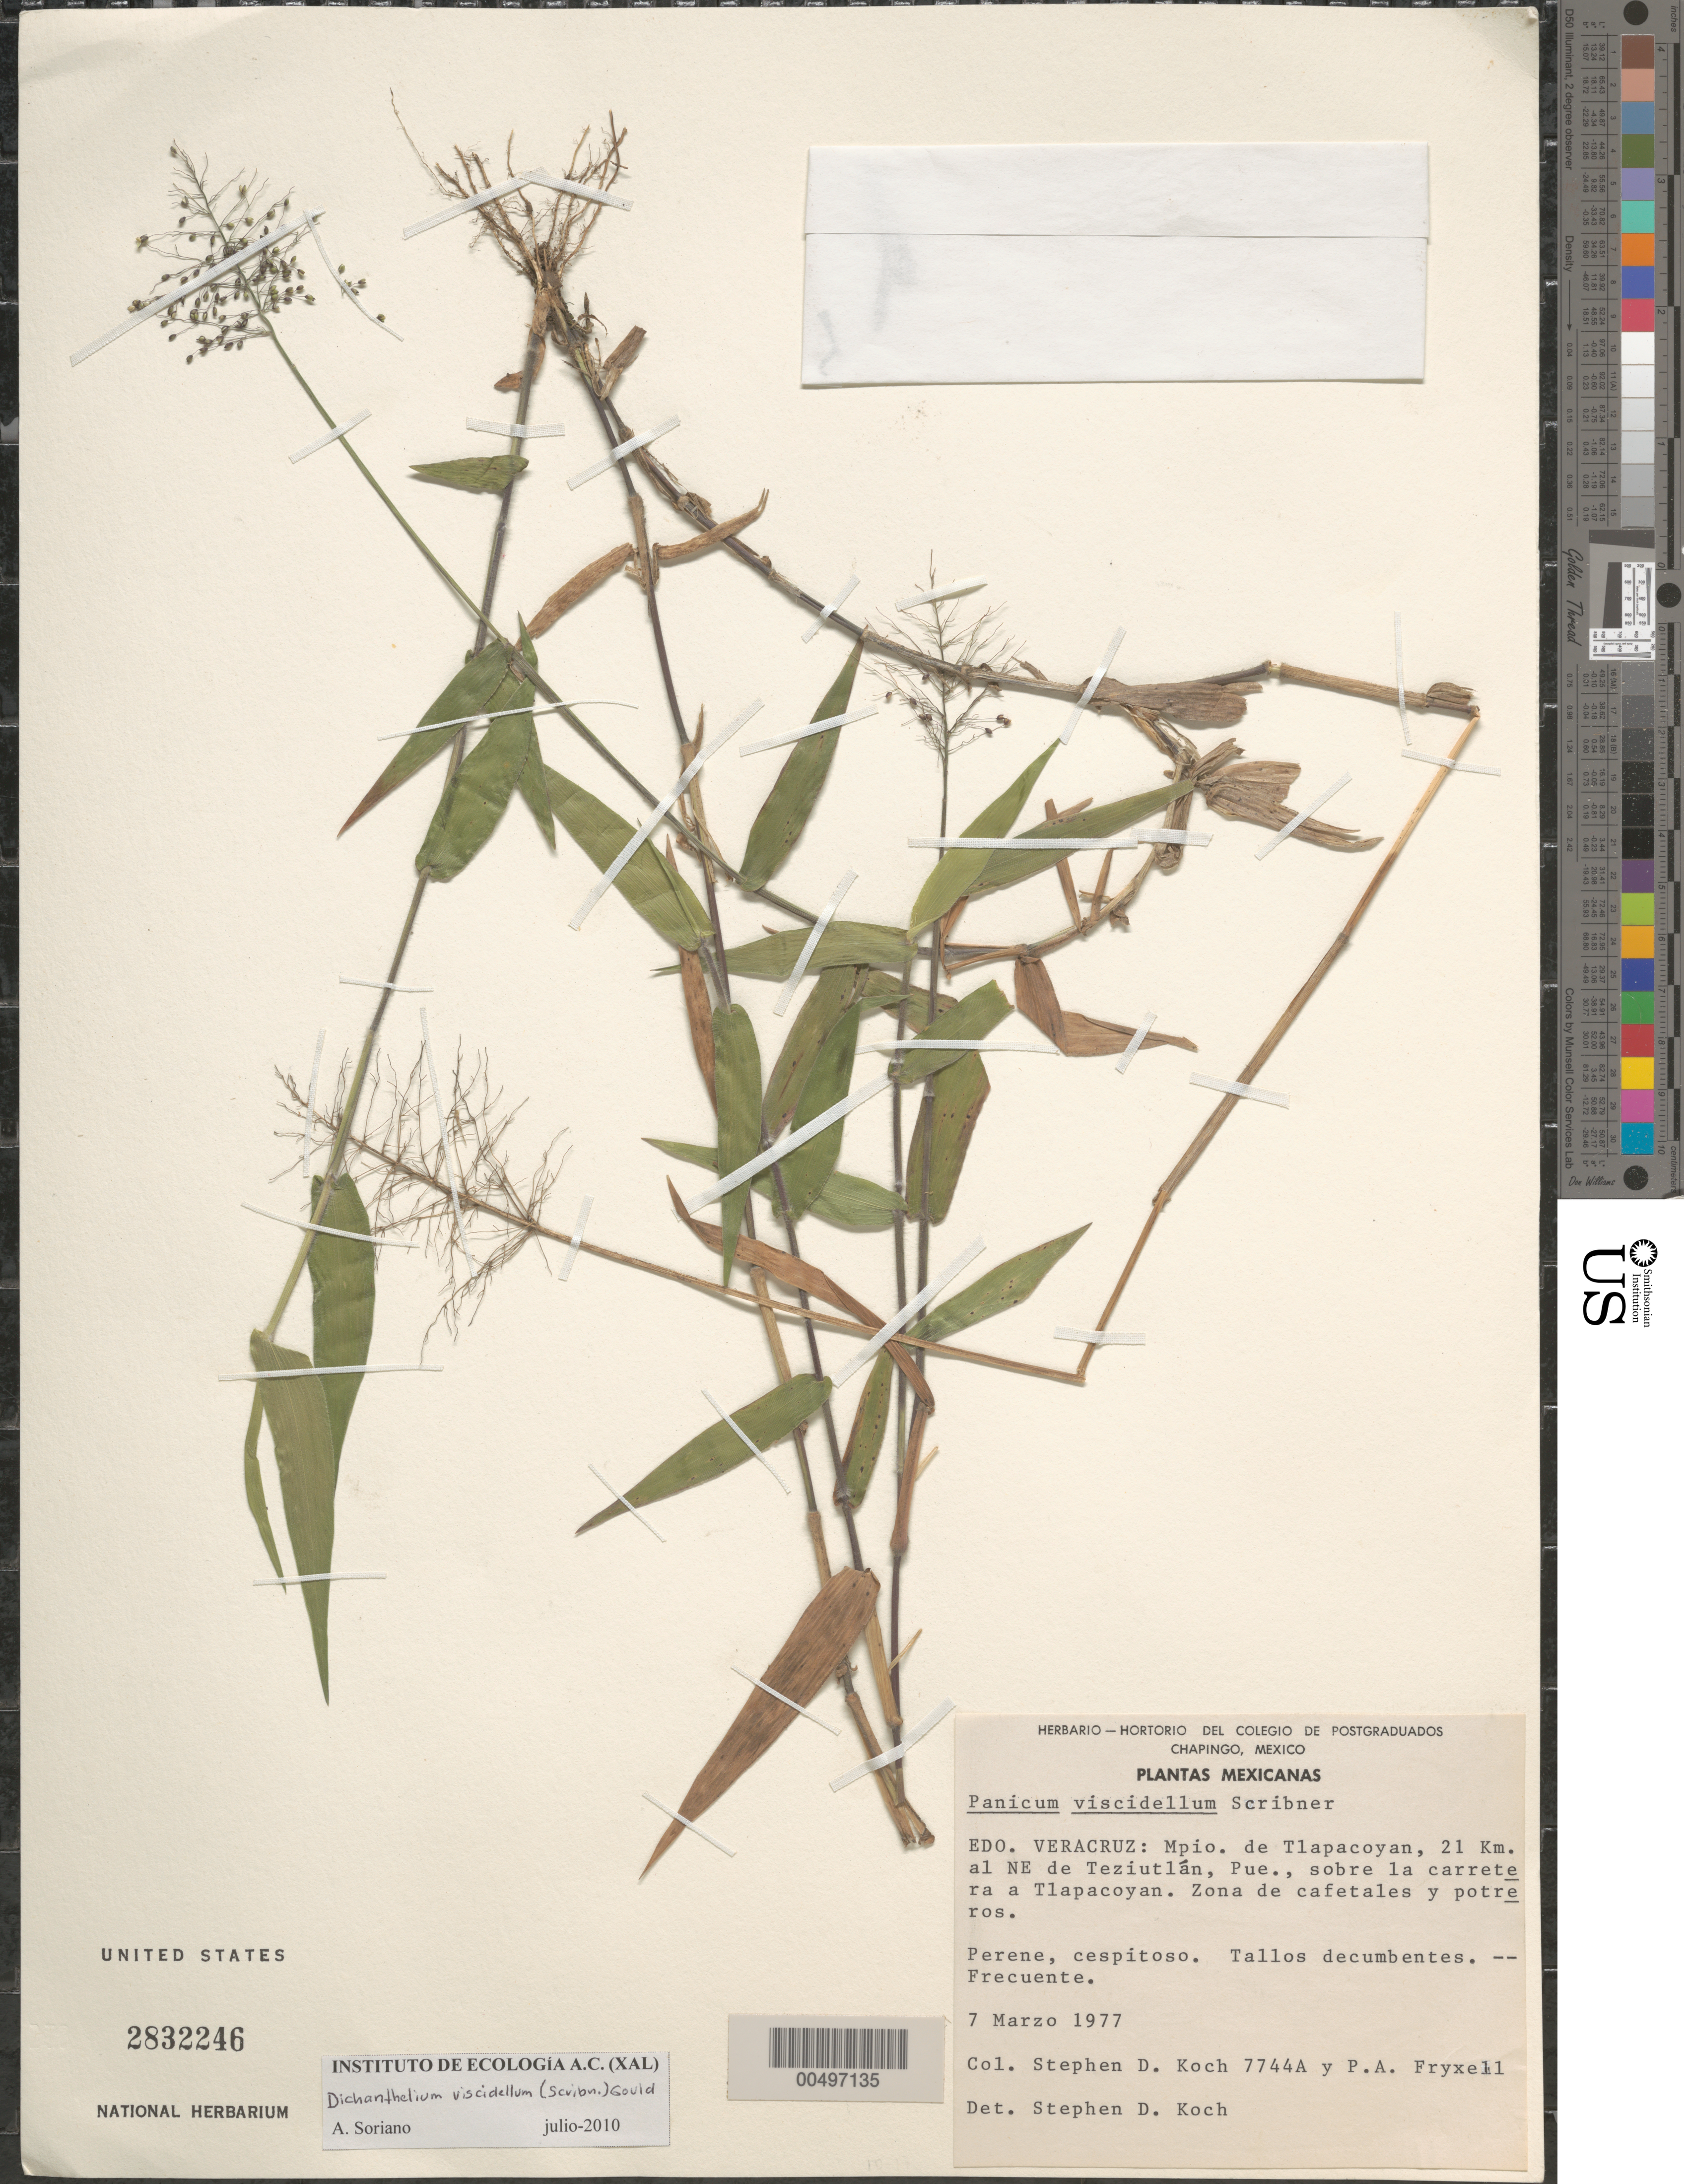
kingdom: Plantae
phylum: Tracheophyta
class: Liliopsida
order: Poales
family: Poaceae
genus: Dichanthelium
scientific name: Dichanthelium viscidellum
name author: (Scribn.) Gould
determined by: Koch, S. D.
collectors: S. D. Koch & P. A. Fryxell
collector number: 7744A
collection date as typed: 7 Mar 1977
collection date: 1977-03-07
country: Mexico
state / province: Veracruz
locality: Mun de Tlapacoyan, 21 km al NE de Teziutlán, PB, sobre la carretera a Tlapacoyan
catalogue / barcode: US 2832246